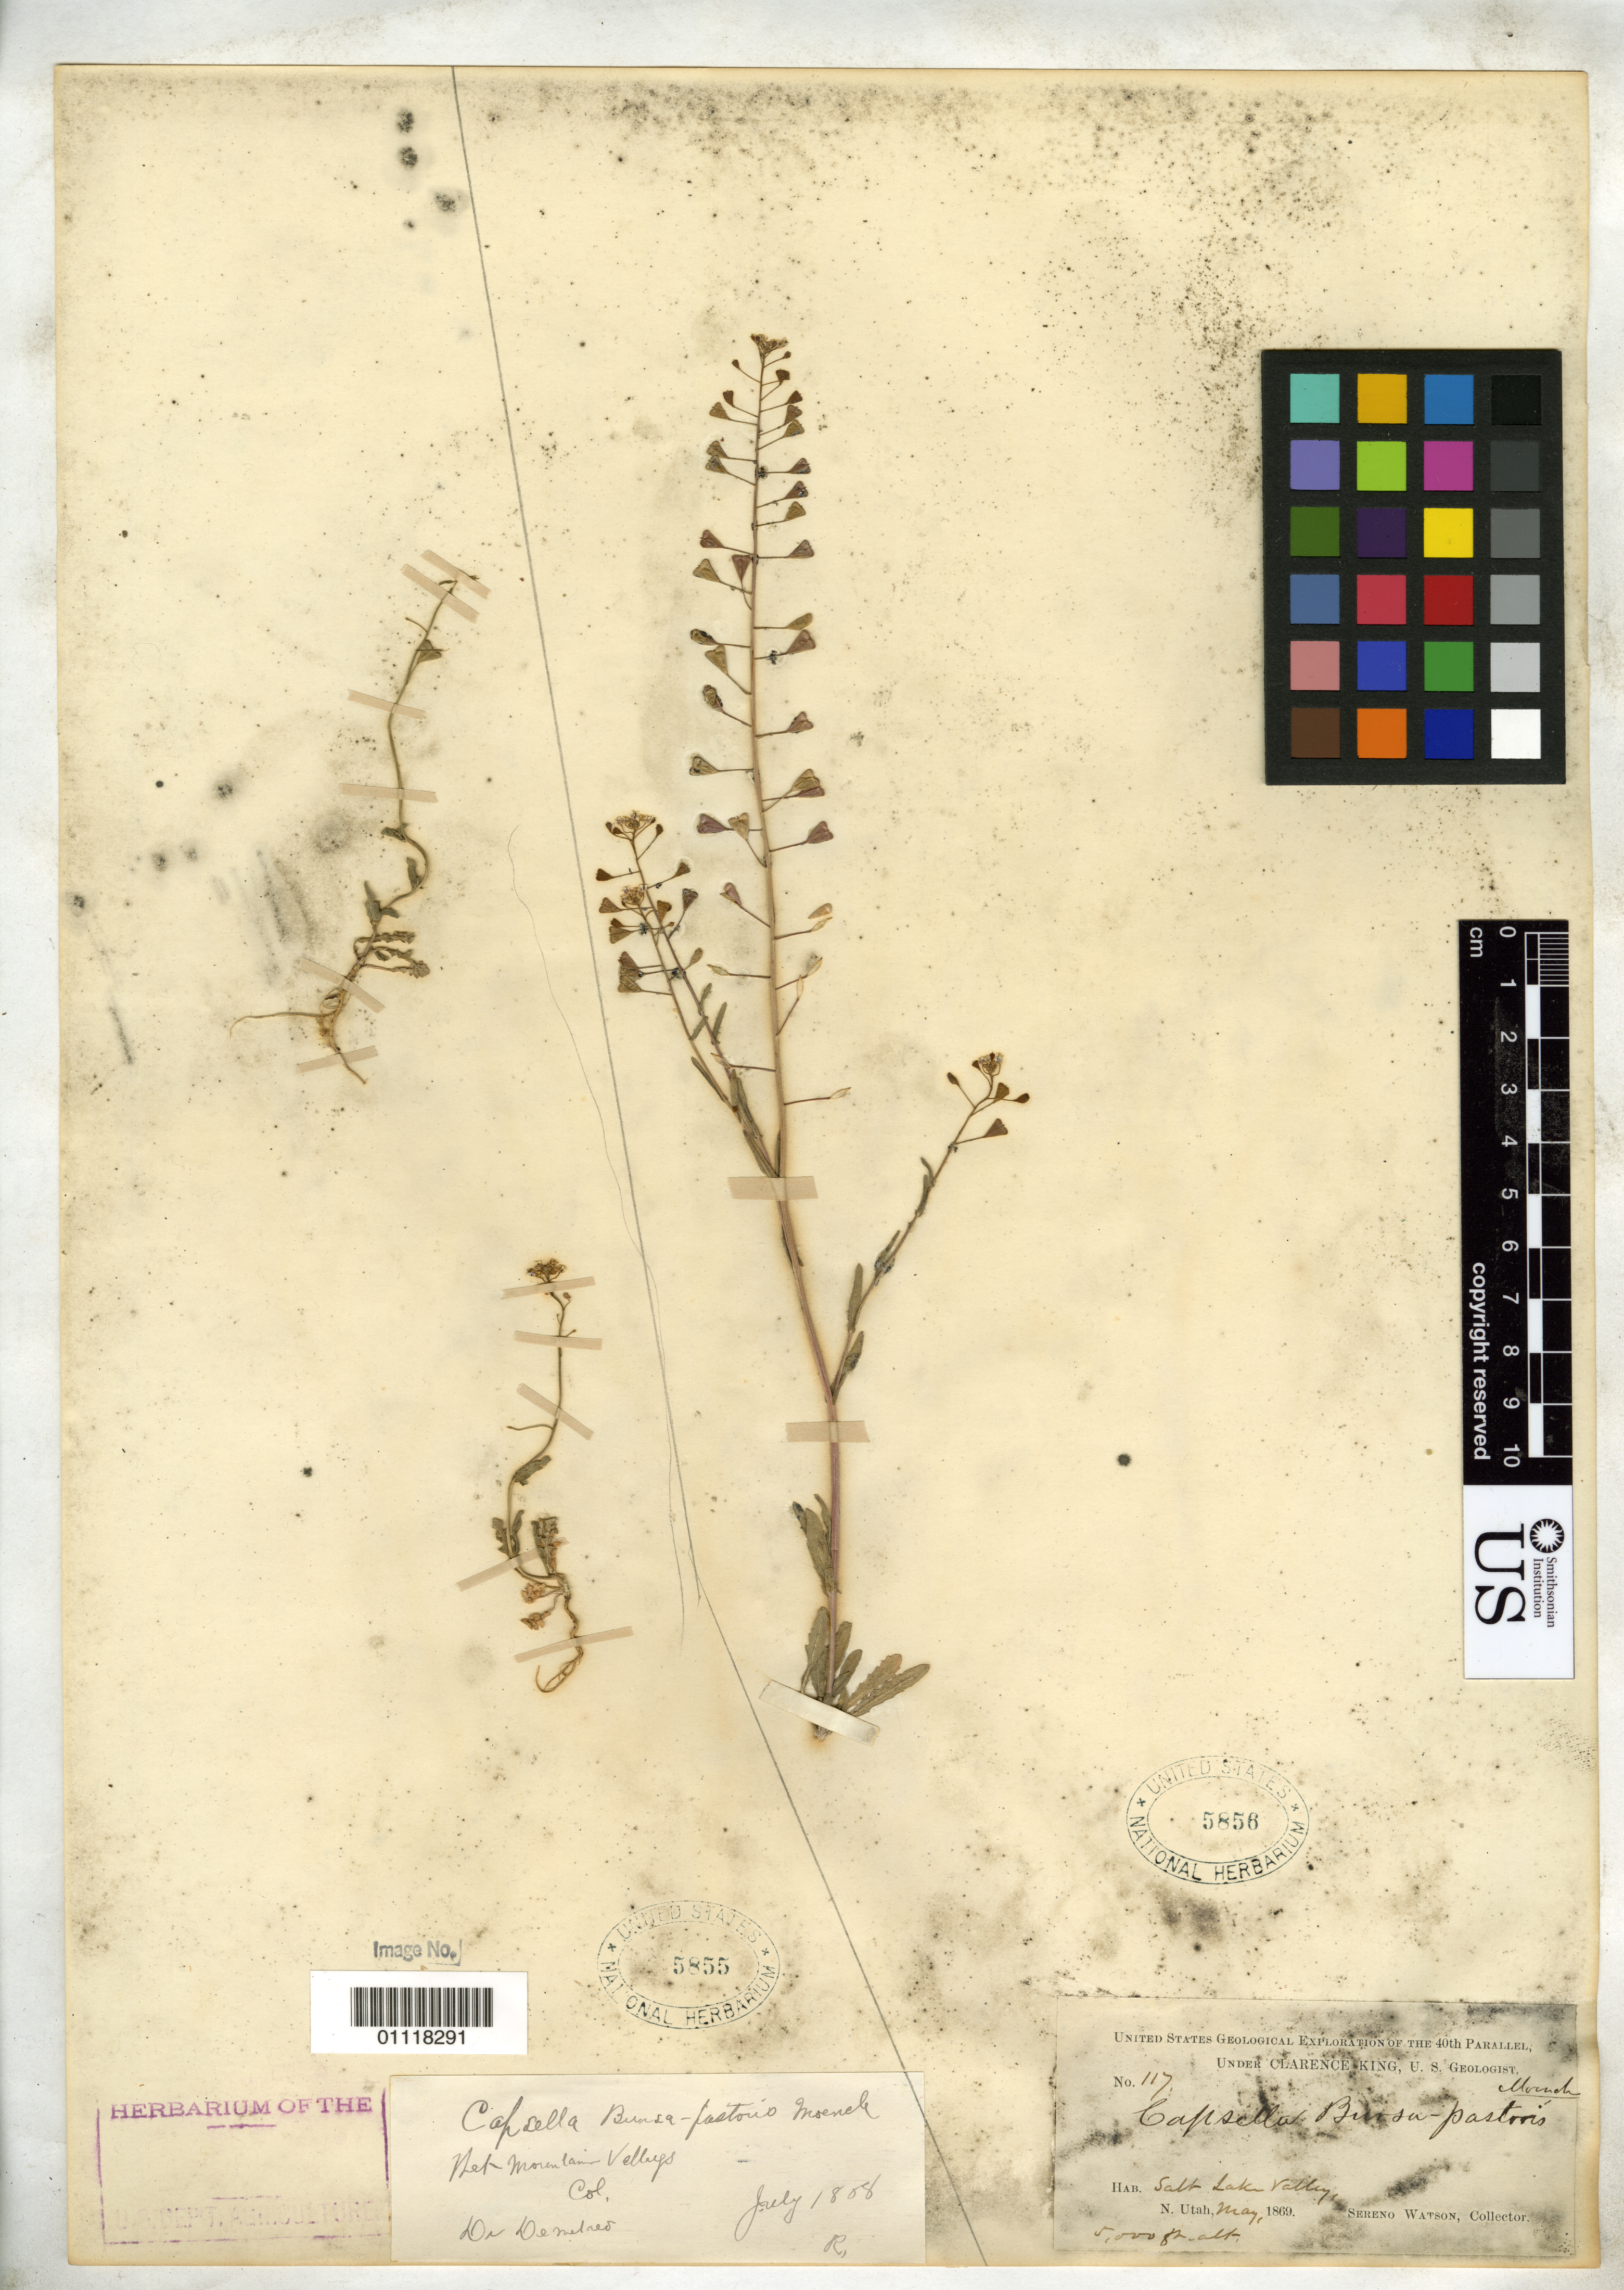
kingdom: Plantae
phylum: Tracheophyta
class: Magnoliopsida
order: Brassicales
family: Brassicaceae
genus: Capsella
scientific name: Capsella bursa-pastoris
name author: (L.) Medik.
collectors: S. Watson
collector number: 117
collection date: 1869-05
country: United States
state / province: Utah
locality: Salt Lake Valley, N. Utah.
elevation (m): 1524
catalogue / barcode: US 5856